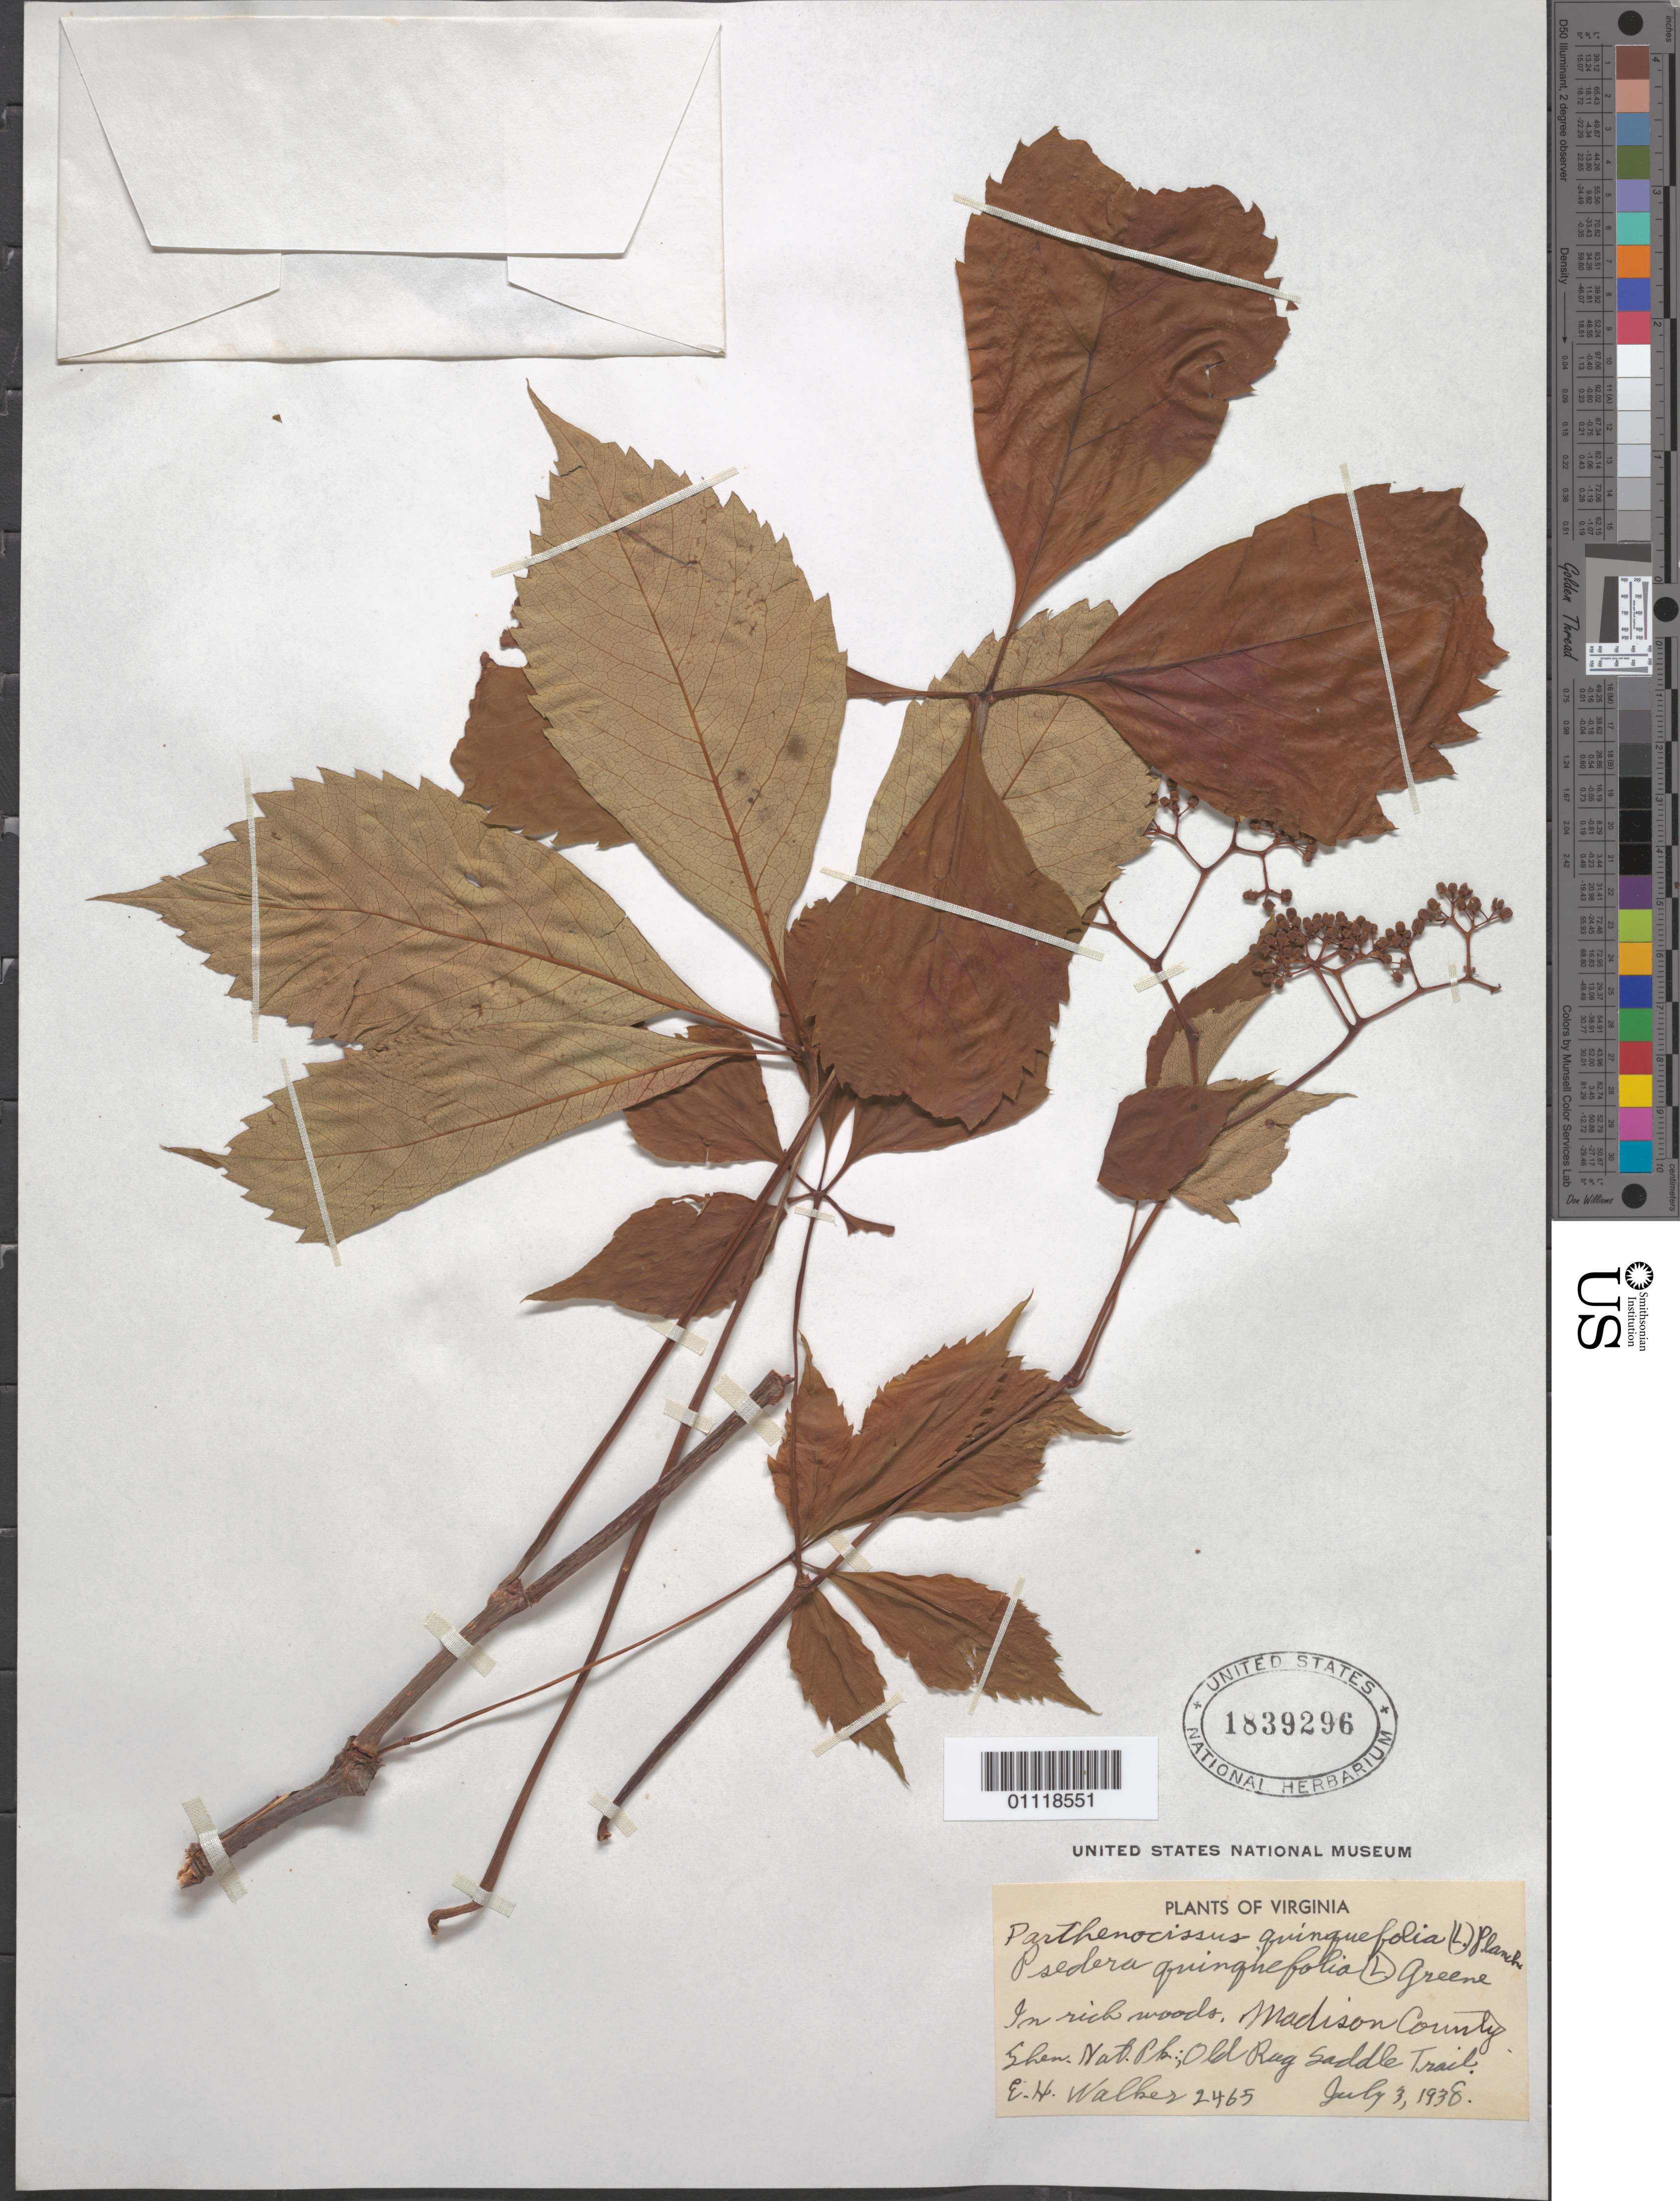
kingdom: Plantae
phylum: Tracheophyta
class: Magnoliopsida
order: Vitales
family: Vitaceae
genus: Parthenocissus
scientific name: Parthenocissus quinquefolia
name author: (L.) Planch.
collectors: E.H. Waller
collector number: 2465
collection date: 1938-07-03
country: United States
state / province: Virginia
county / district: Madison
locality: Old Rag Saddle Trail.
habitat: In rich woods.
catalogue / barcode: US 1839296